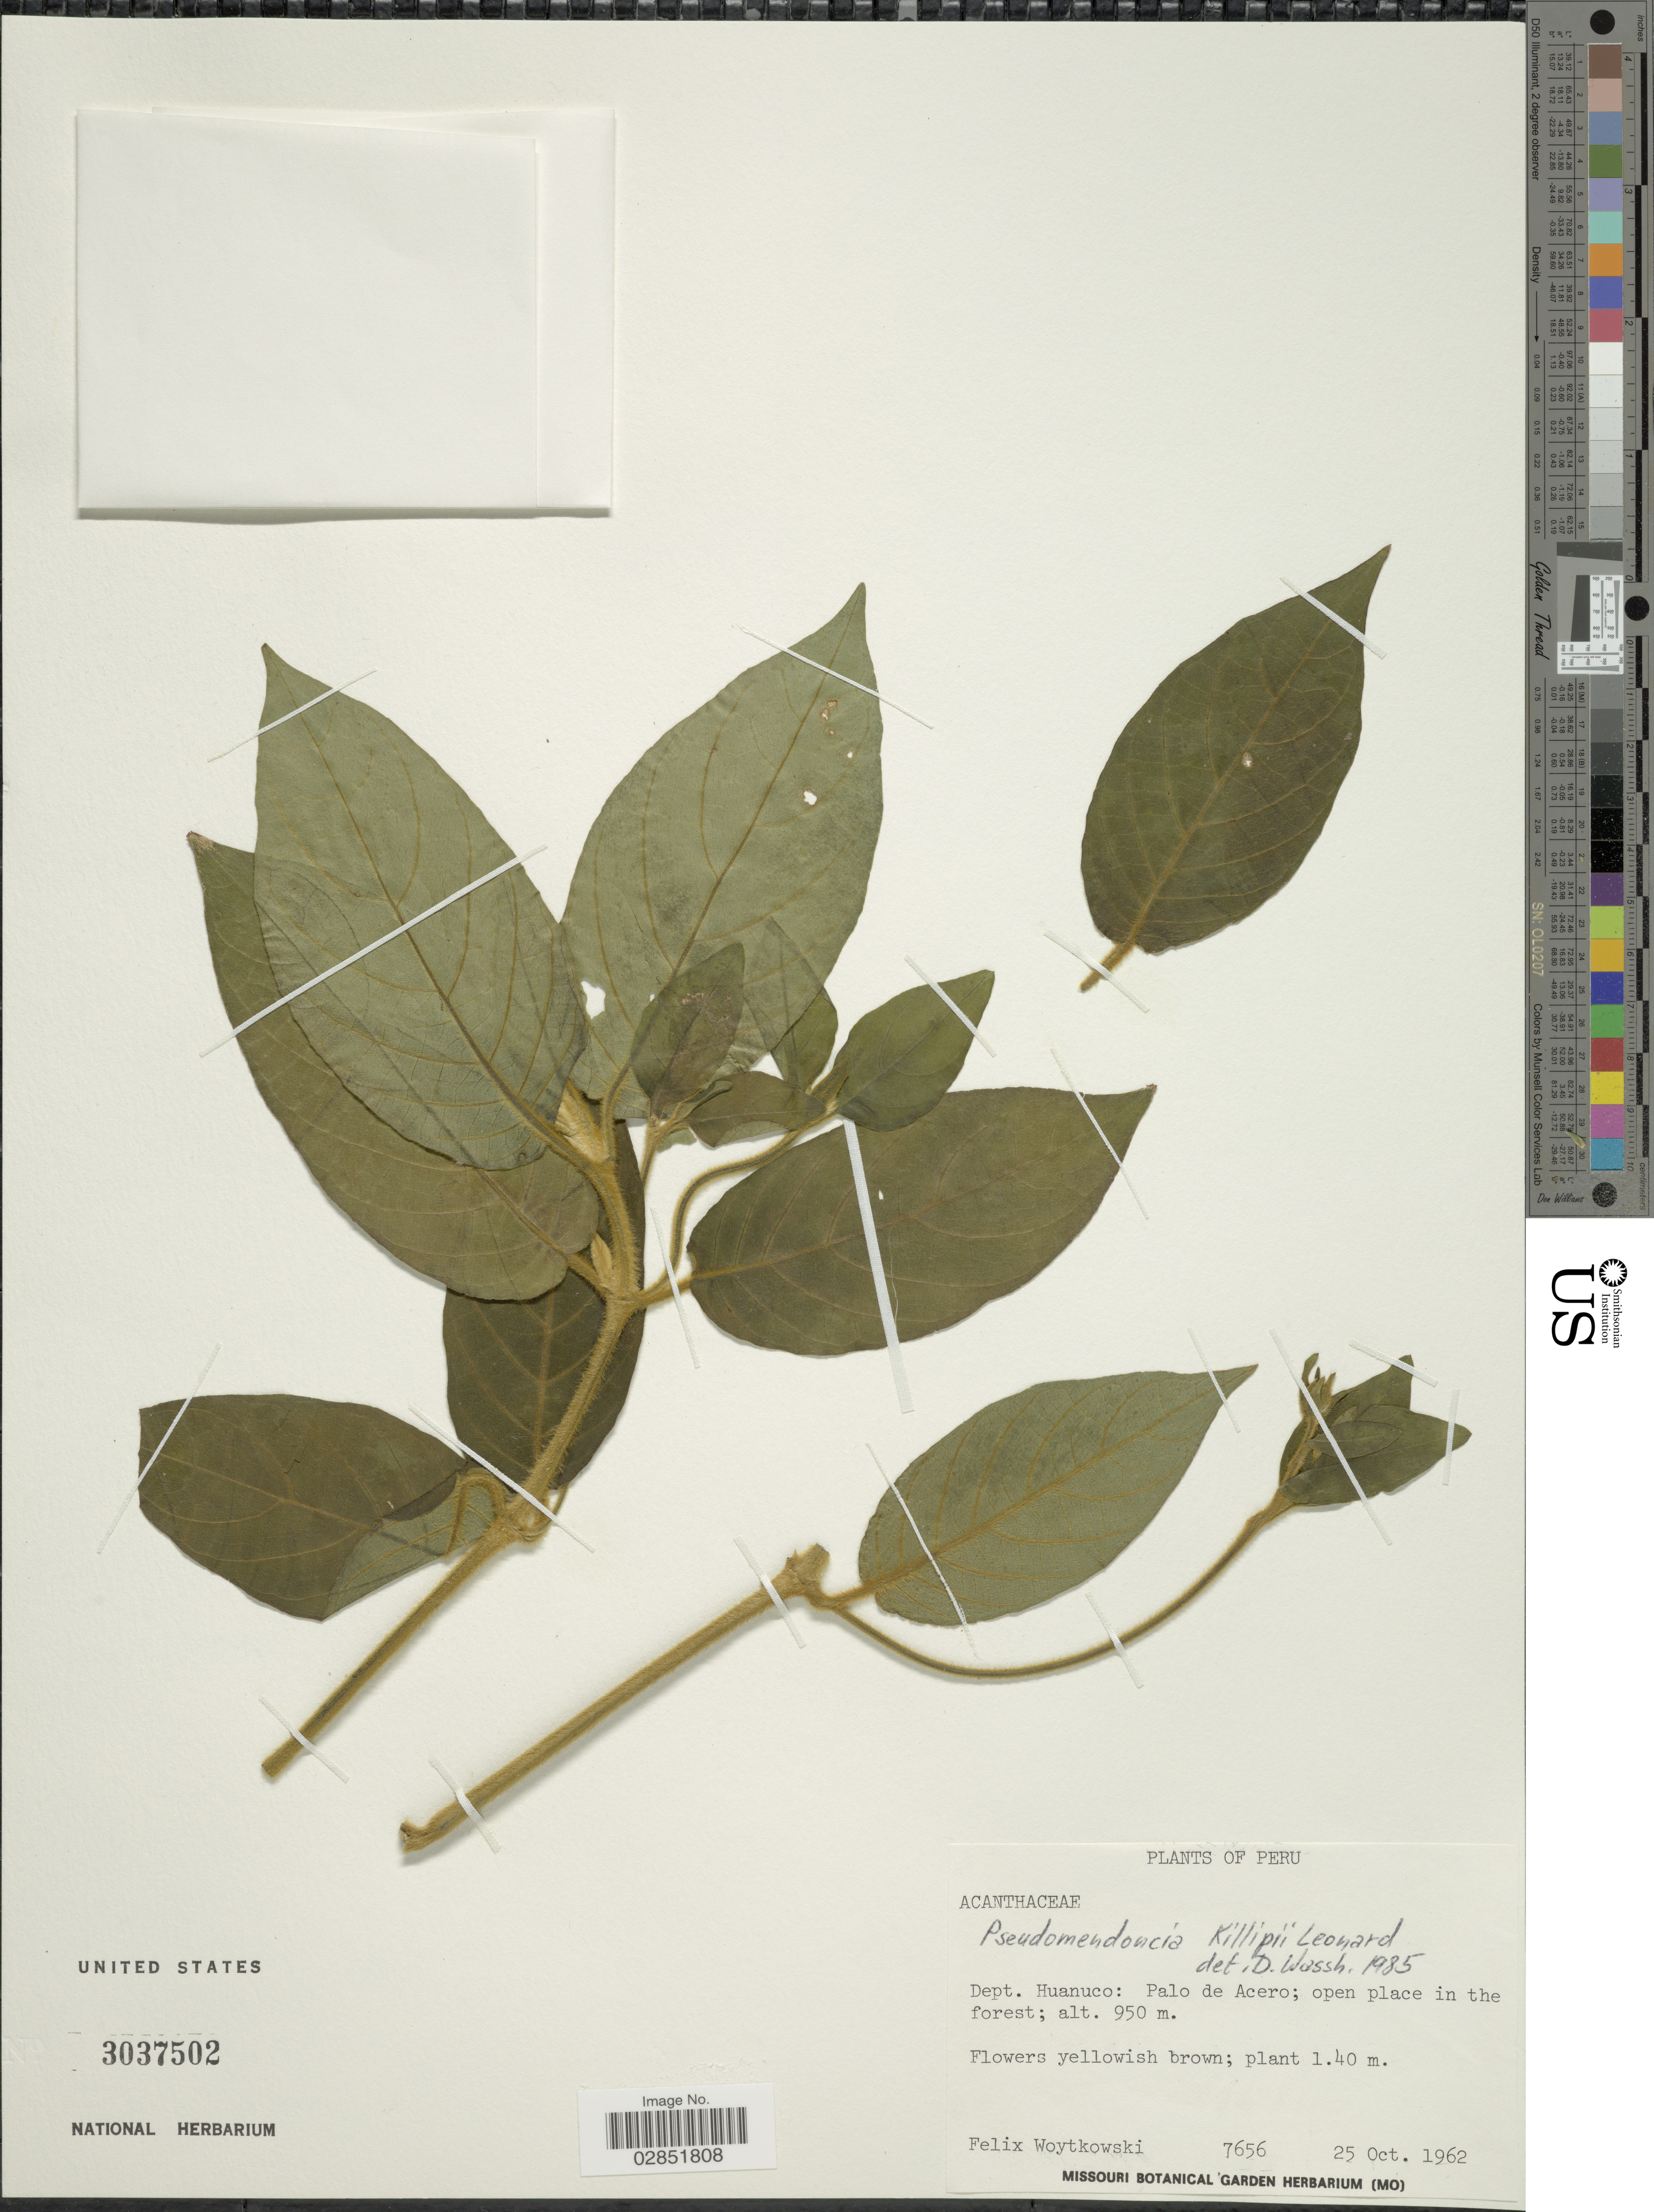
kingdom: Plantae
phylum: Tracheophyta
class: Magnoliopsida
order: Lamiales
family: Acanthaceae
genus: Mendoncia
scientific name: Mendoncia killipii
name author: Leonard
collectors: F. Woytkowski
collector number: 7656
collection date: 1962-10-25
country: Peru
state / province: Huánuco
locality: Dept. Huanuco: Palo de Acero.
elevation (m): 950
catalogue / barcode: US 3037502